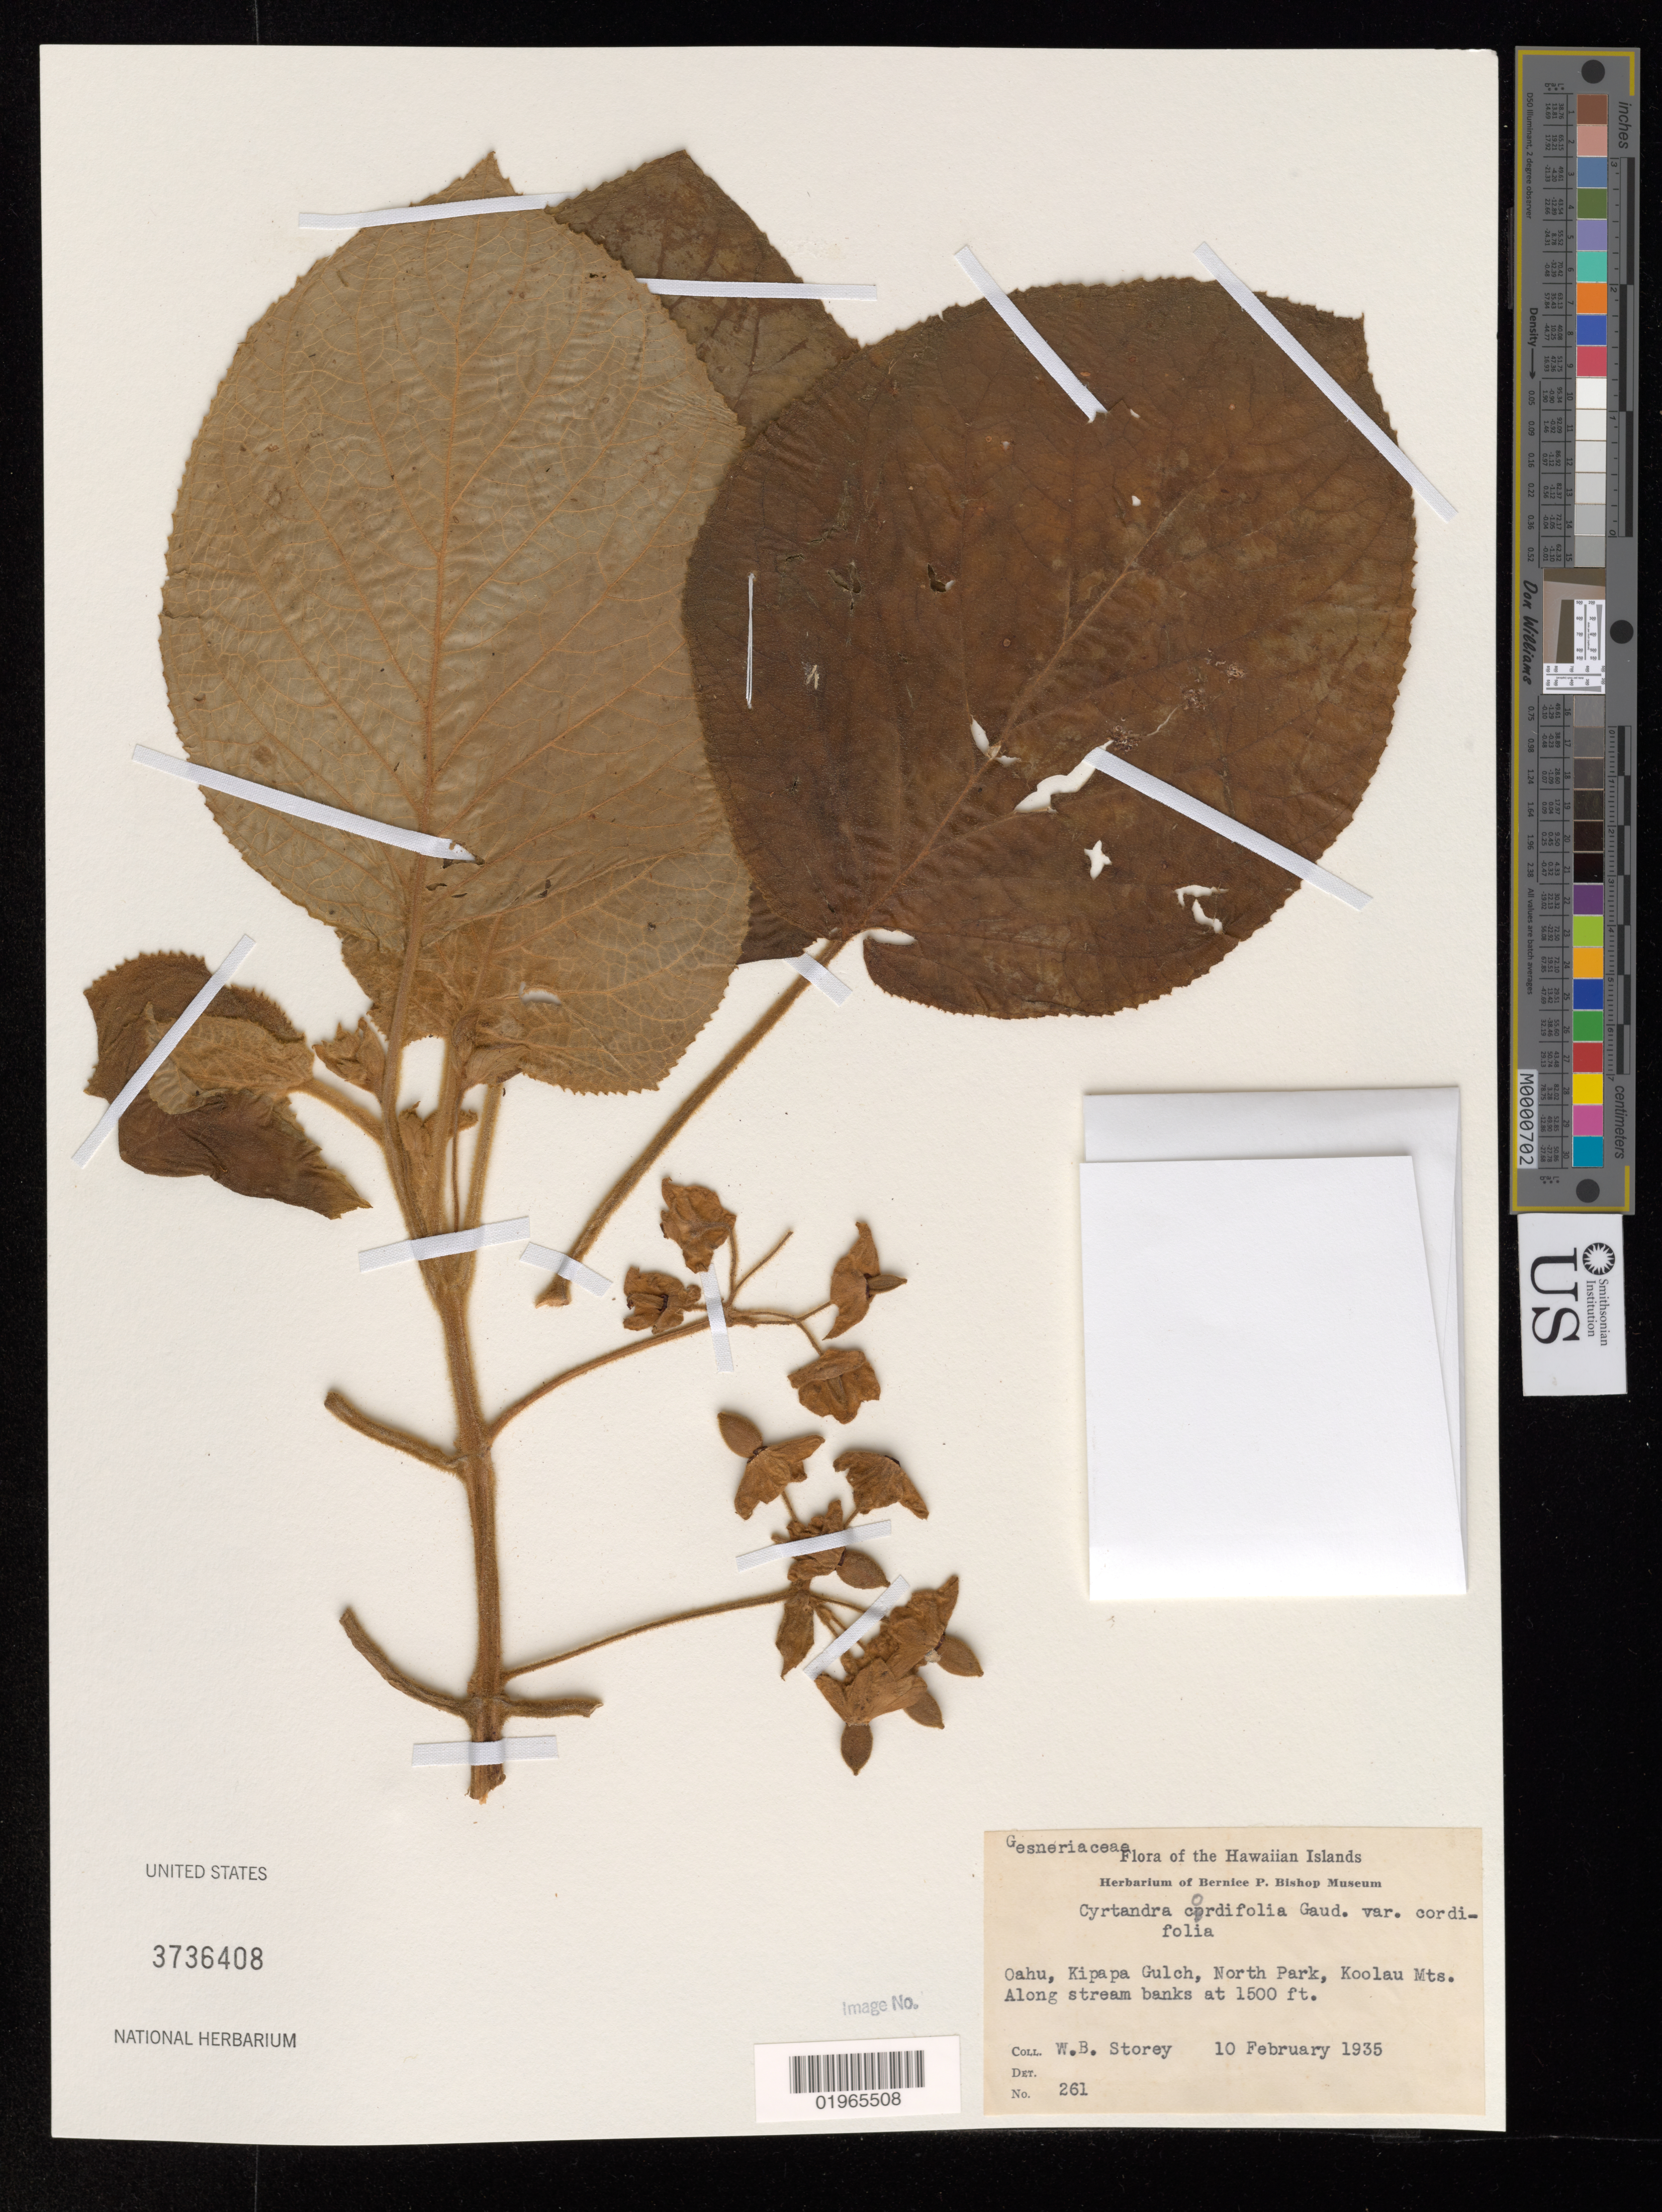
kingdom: Plantae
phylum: Tracheophyta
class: Magnoliopsida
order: Lamiales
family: Gesneriaceae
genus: Cyrtandra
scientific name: Cyrtandra cordifolia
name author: Gaudich.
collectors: W. Storey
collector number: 261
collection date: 1935-02-10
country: United States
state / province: Hawaii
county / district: Honolulu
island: Oahu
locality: Kipapa Gulch, North Park, Koolau Mts.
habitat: Stream banks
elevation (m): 457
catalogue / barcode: US 3736408